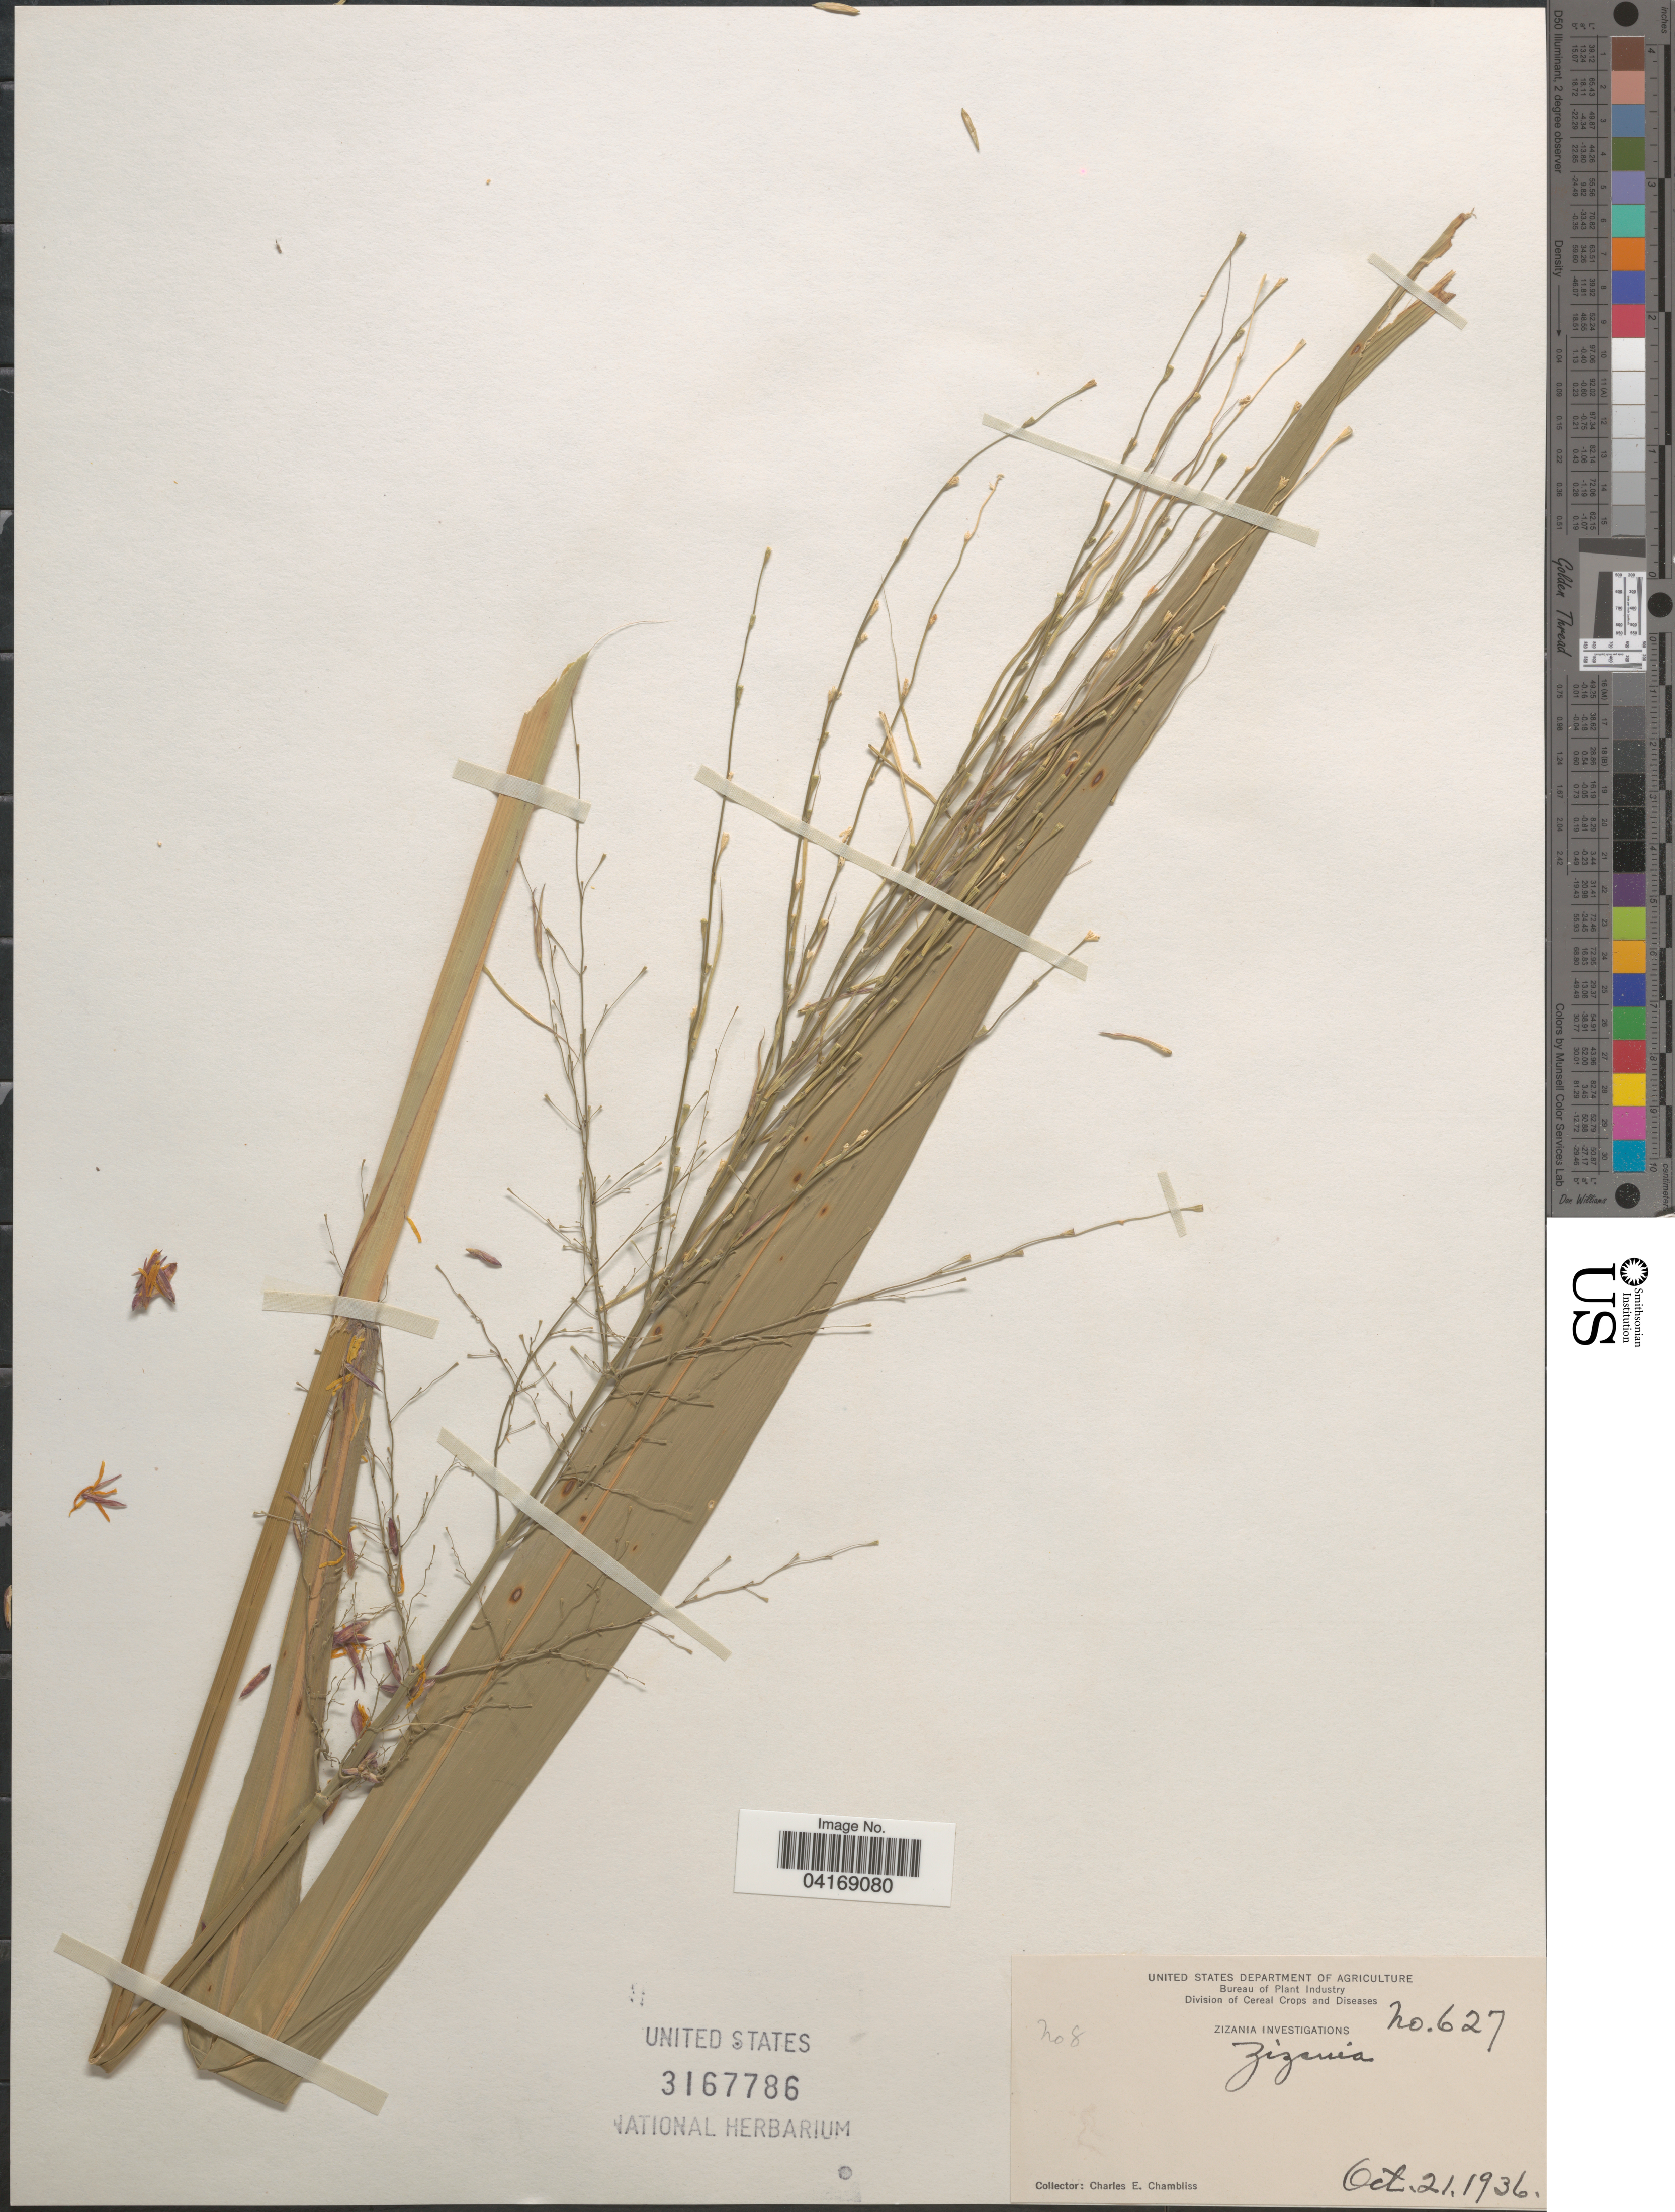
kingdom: Plantae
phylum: Tracheophyta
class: Liliopsida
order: Poales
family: Poaceae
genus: Zizania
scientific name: Zizania sp.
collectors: C. Chambliss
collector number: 627/8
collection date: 1936-10-21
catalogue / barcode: US 3167786